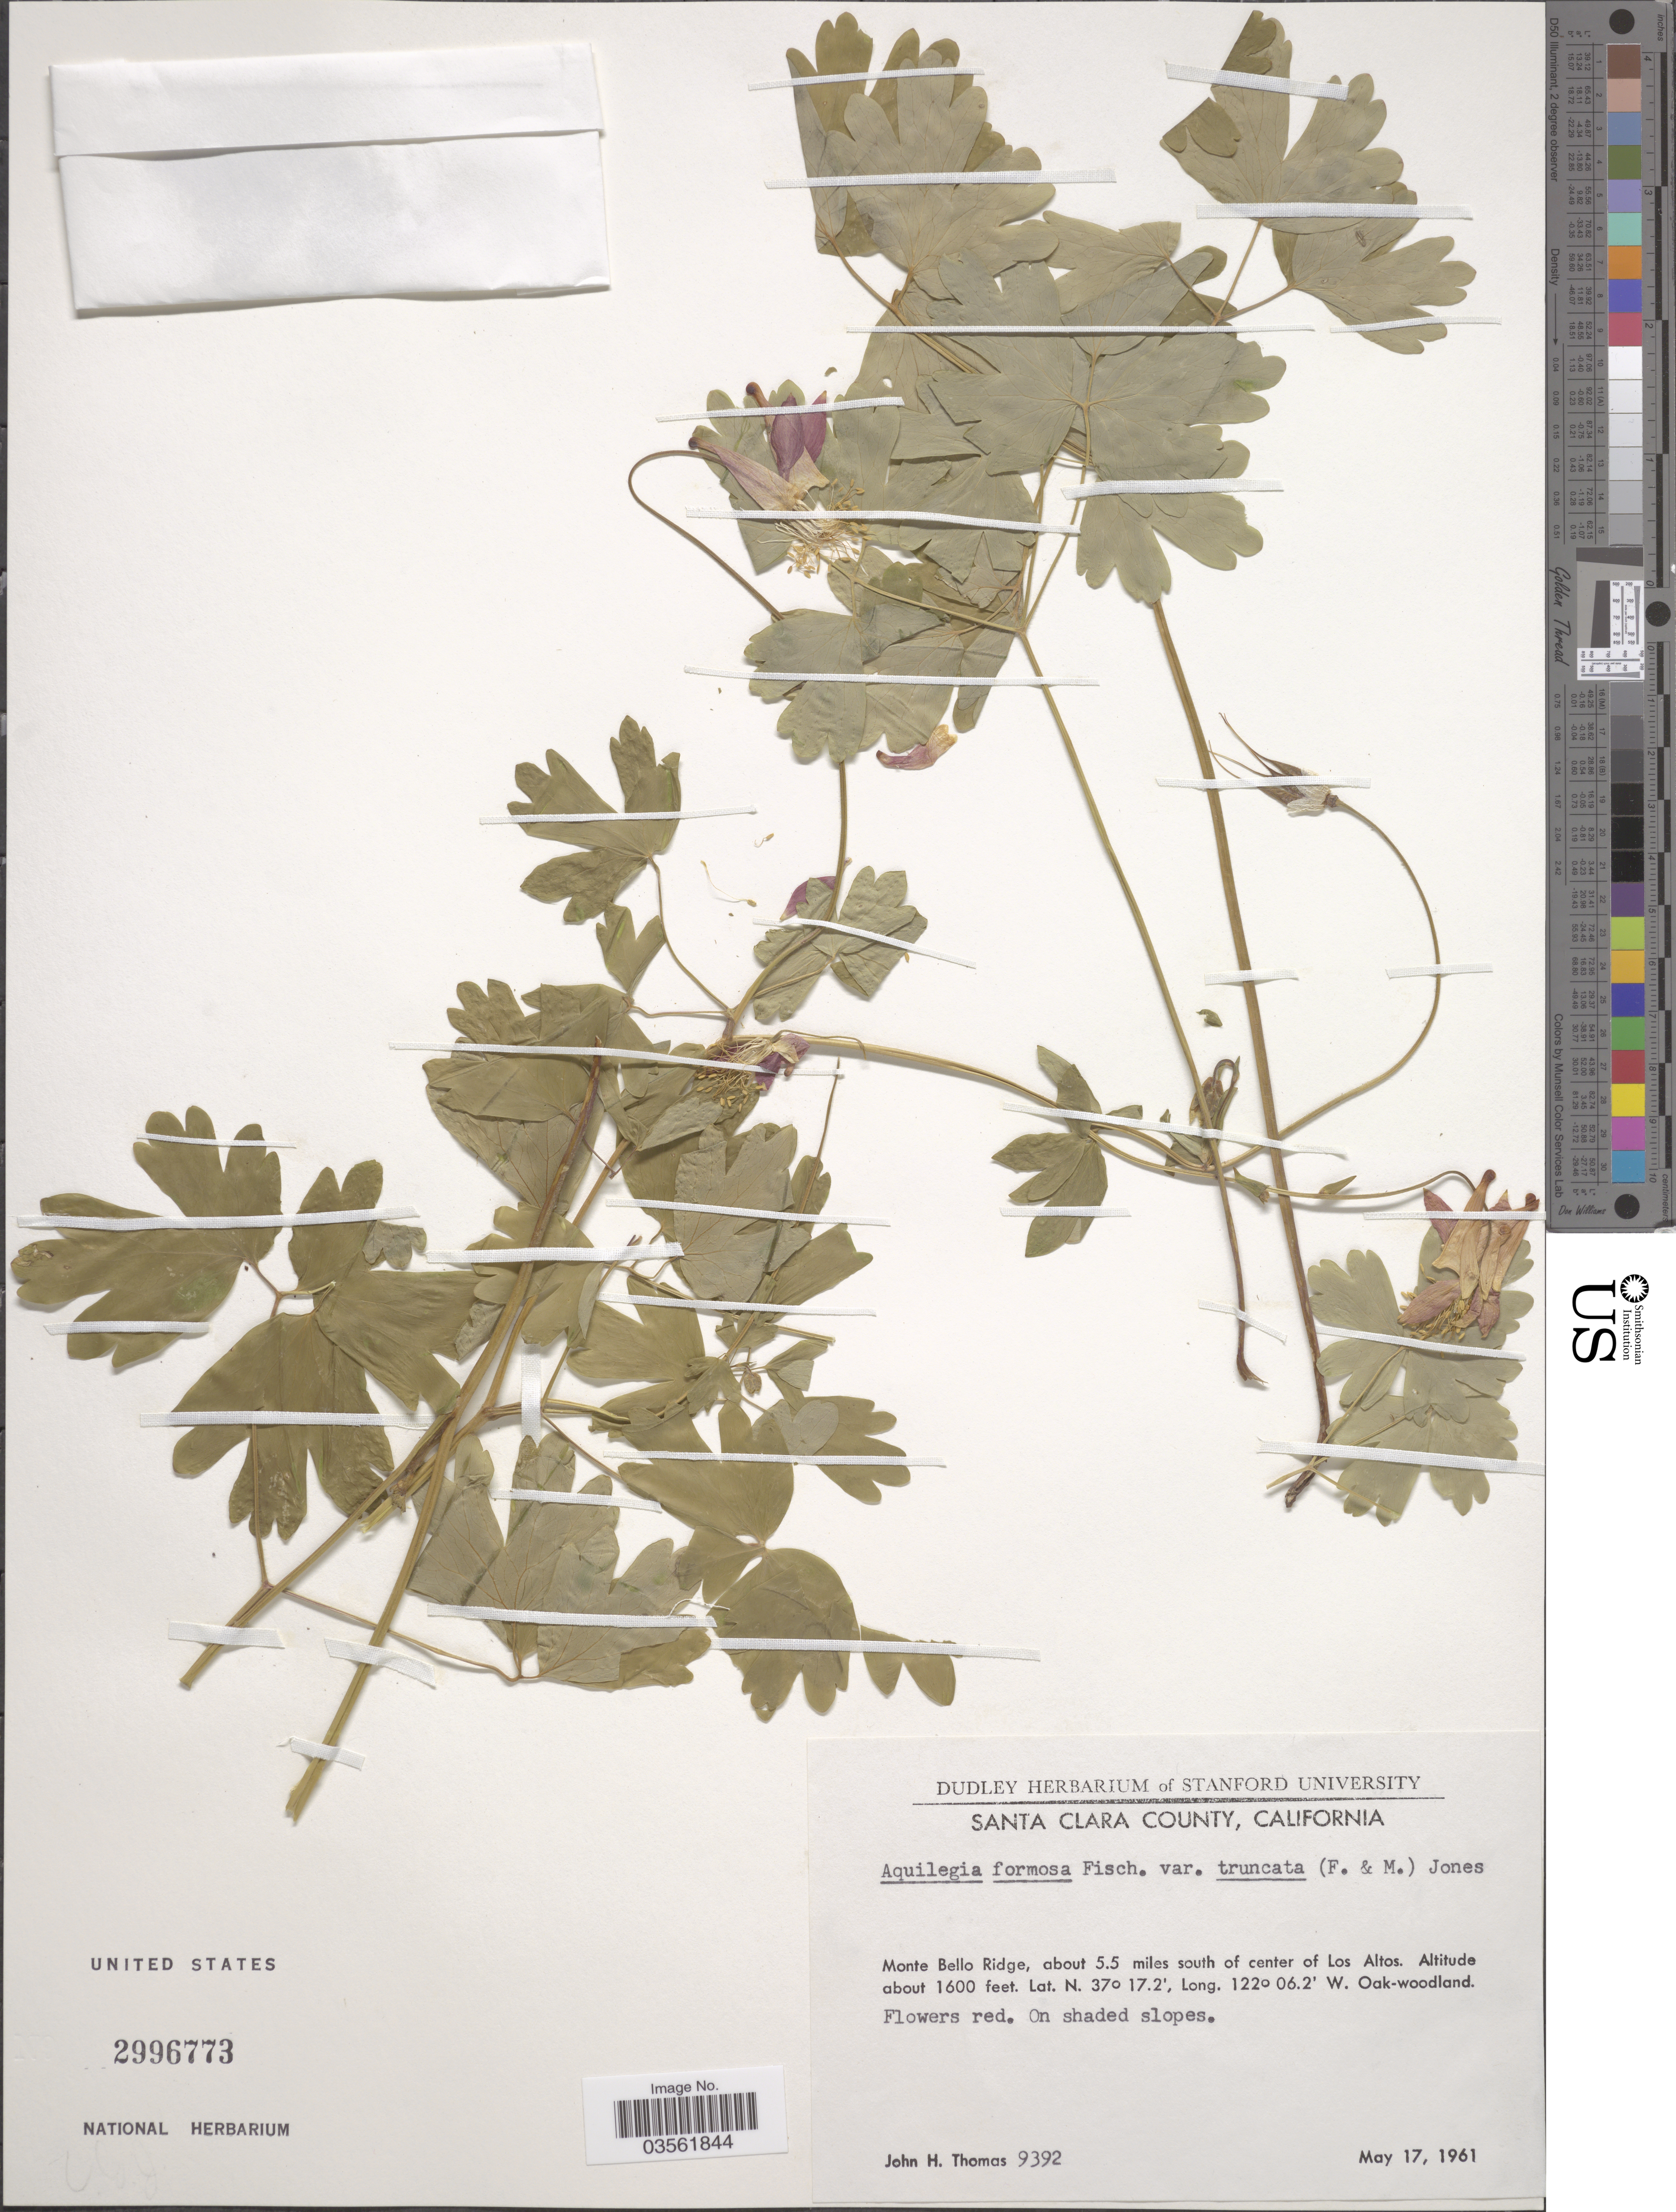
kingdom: Plantae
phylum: Tracheophyta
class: Magnoliopsida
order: Ranunculales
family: Ranunculaceae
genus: Aquilegia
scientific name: Aquilegia formosa var. truncata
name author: M.E. Jones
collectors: J. H. Thomas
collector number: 9392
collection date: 1961-05-17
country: United States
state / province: California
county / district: Santa Clara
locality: Santa Clara County. Monte Bello Ridge, about 5.5 miles south of center of Los Altos.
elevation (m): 488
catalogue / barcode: US 2996773